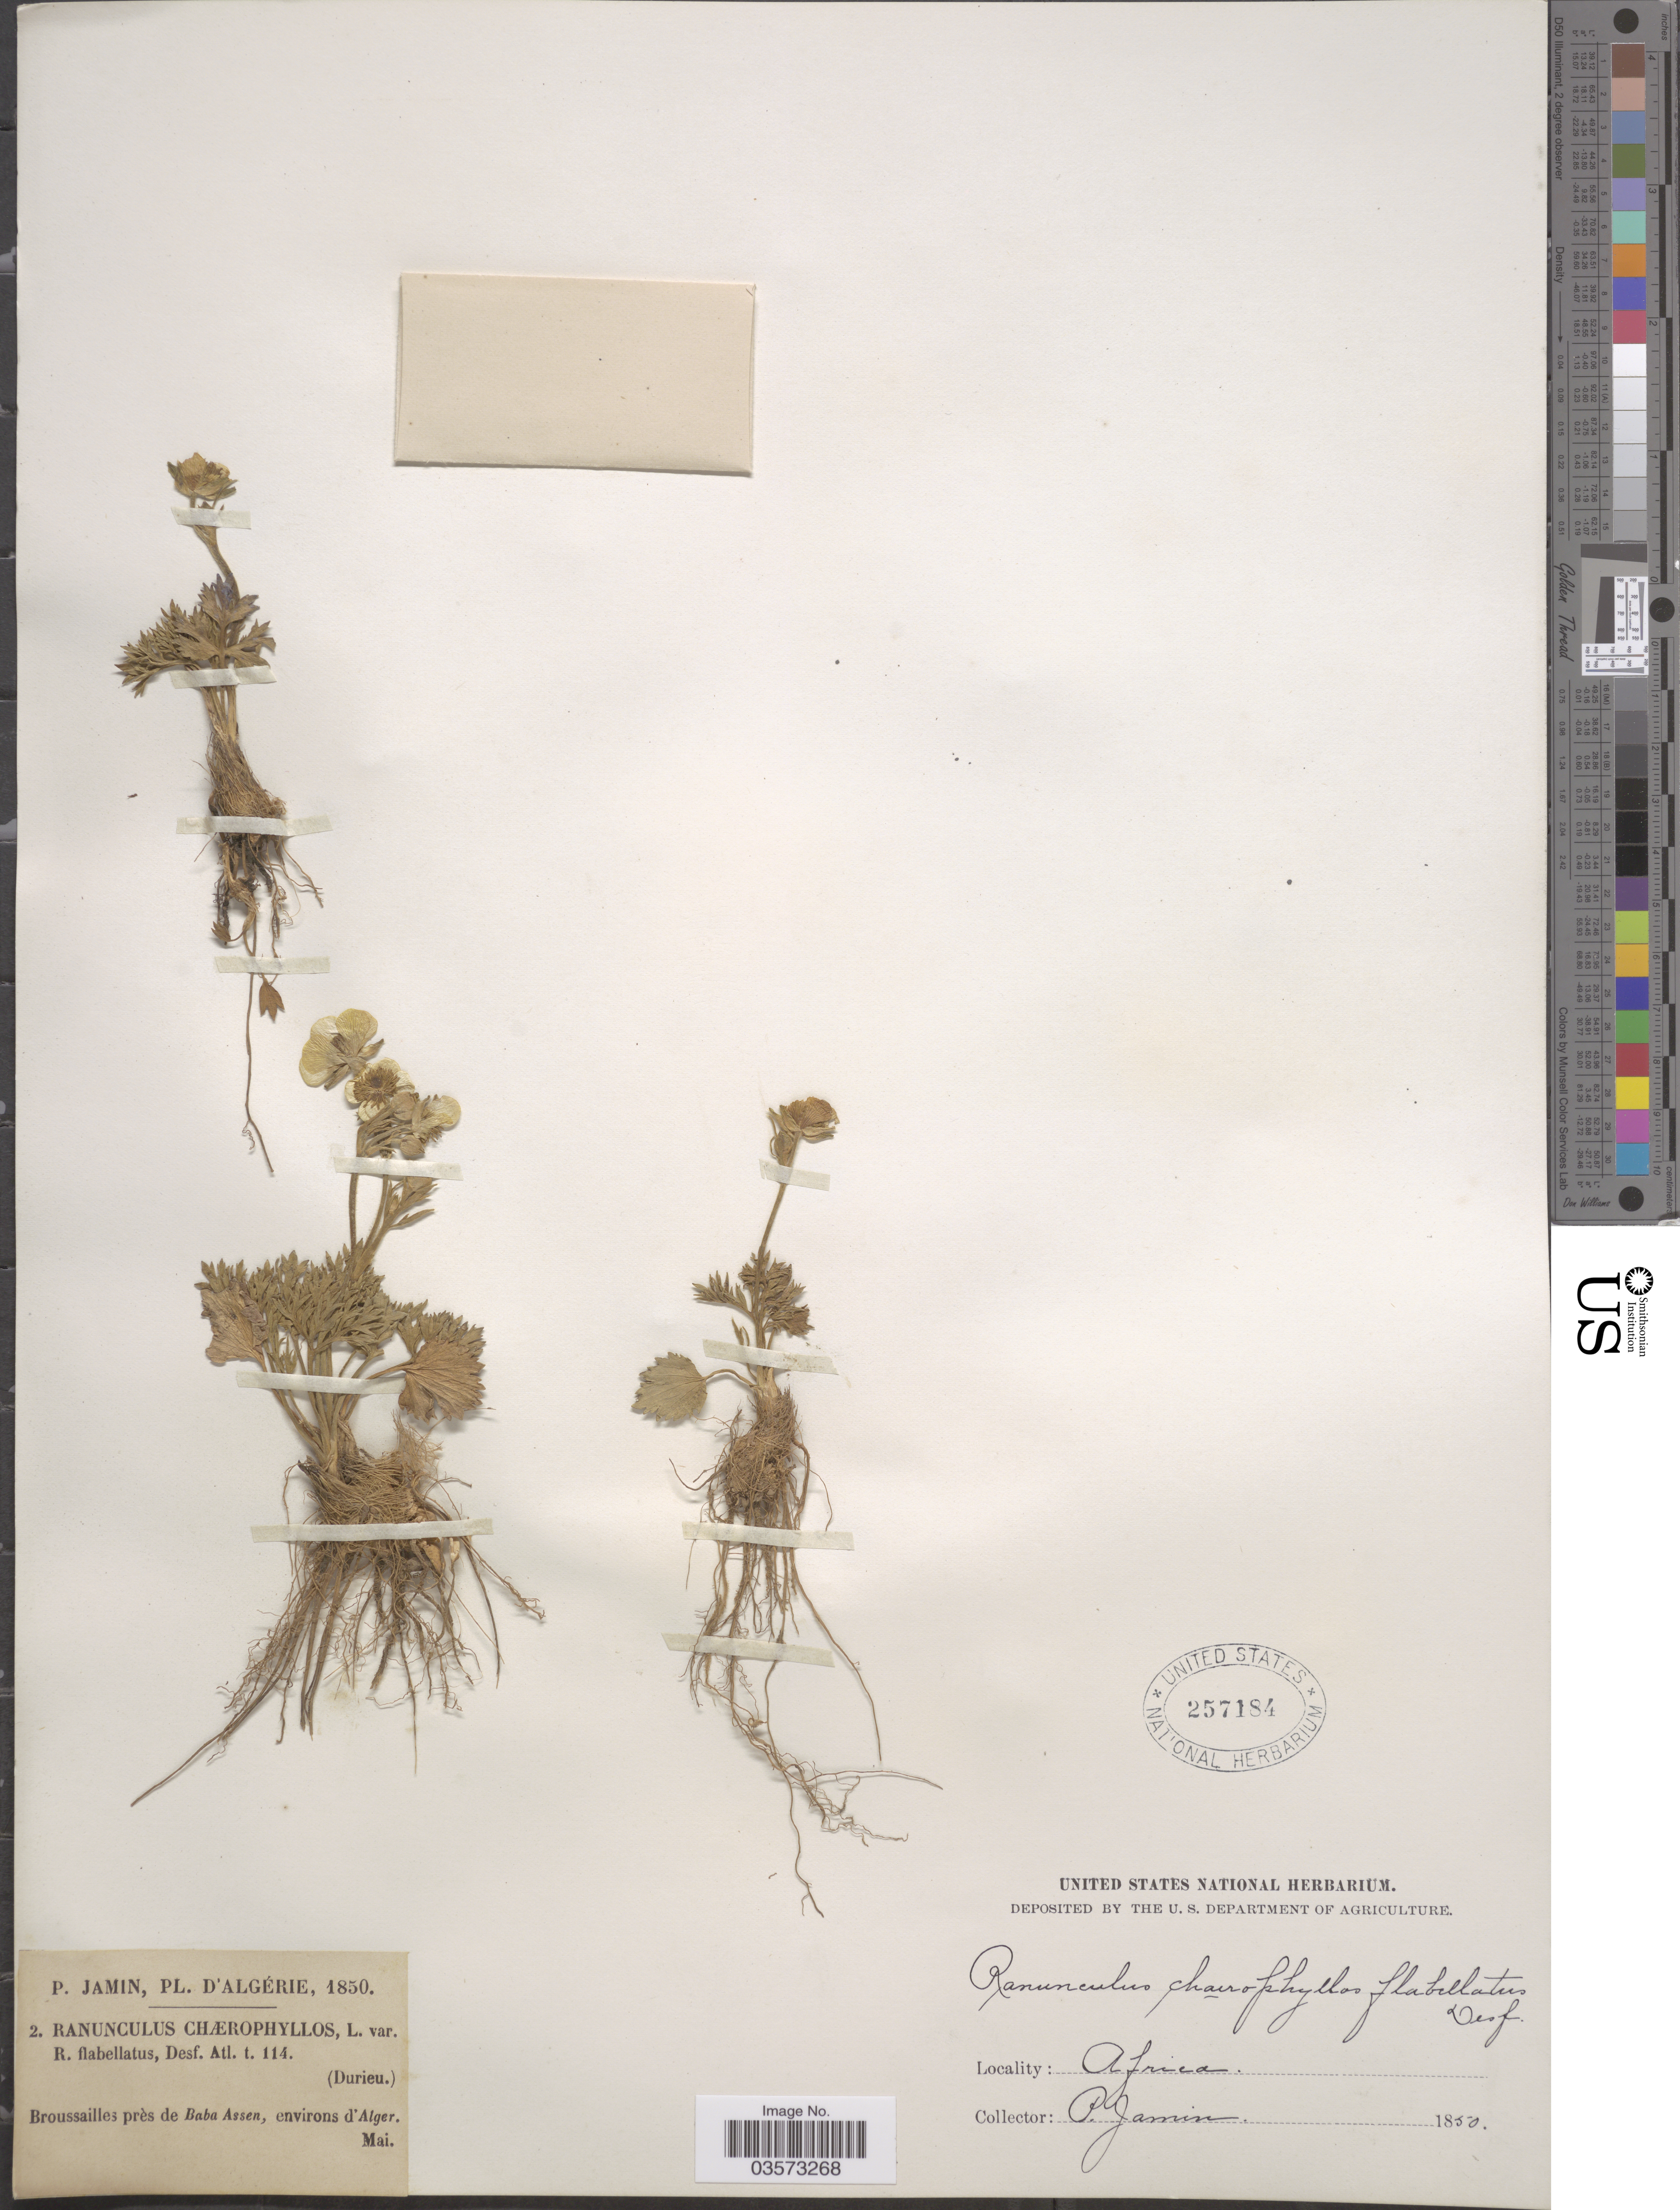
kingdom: Plantae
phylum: Tracheophyta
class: Magnoliopsida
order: Ranunculales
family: Ranunculaceae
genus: Ranunculus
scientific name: Ranunculus chaerophyllos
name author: L.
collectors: P. Jamin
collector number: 2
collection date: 1850-05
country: Algeria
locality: Algérie. Brousailles près de Baba Assen, environs d'Alger.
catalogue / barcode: US 257184